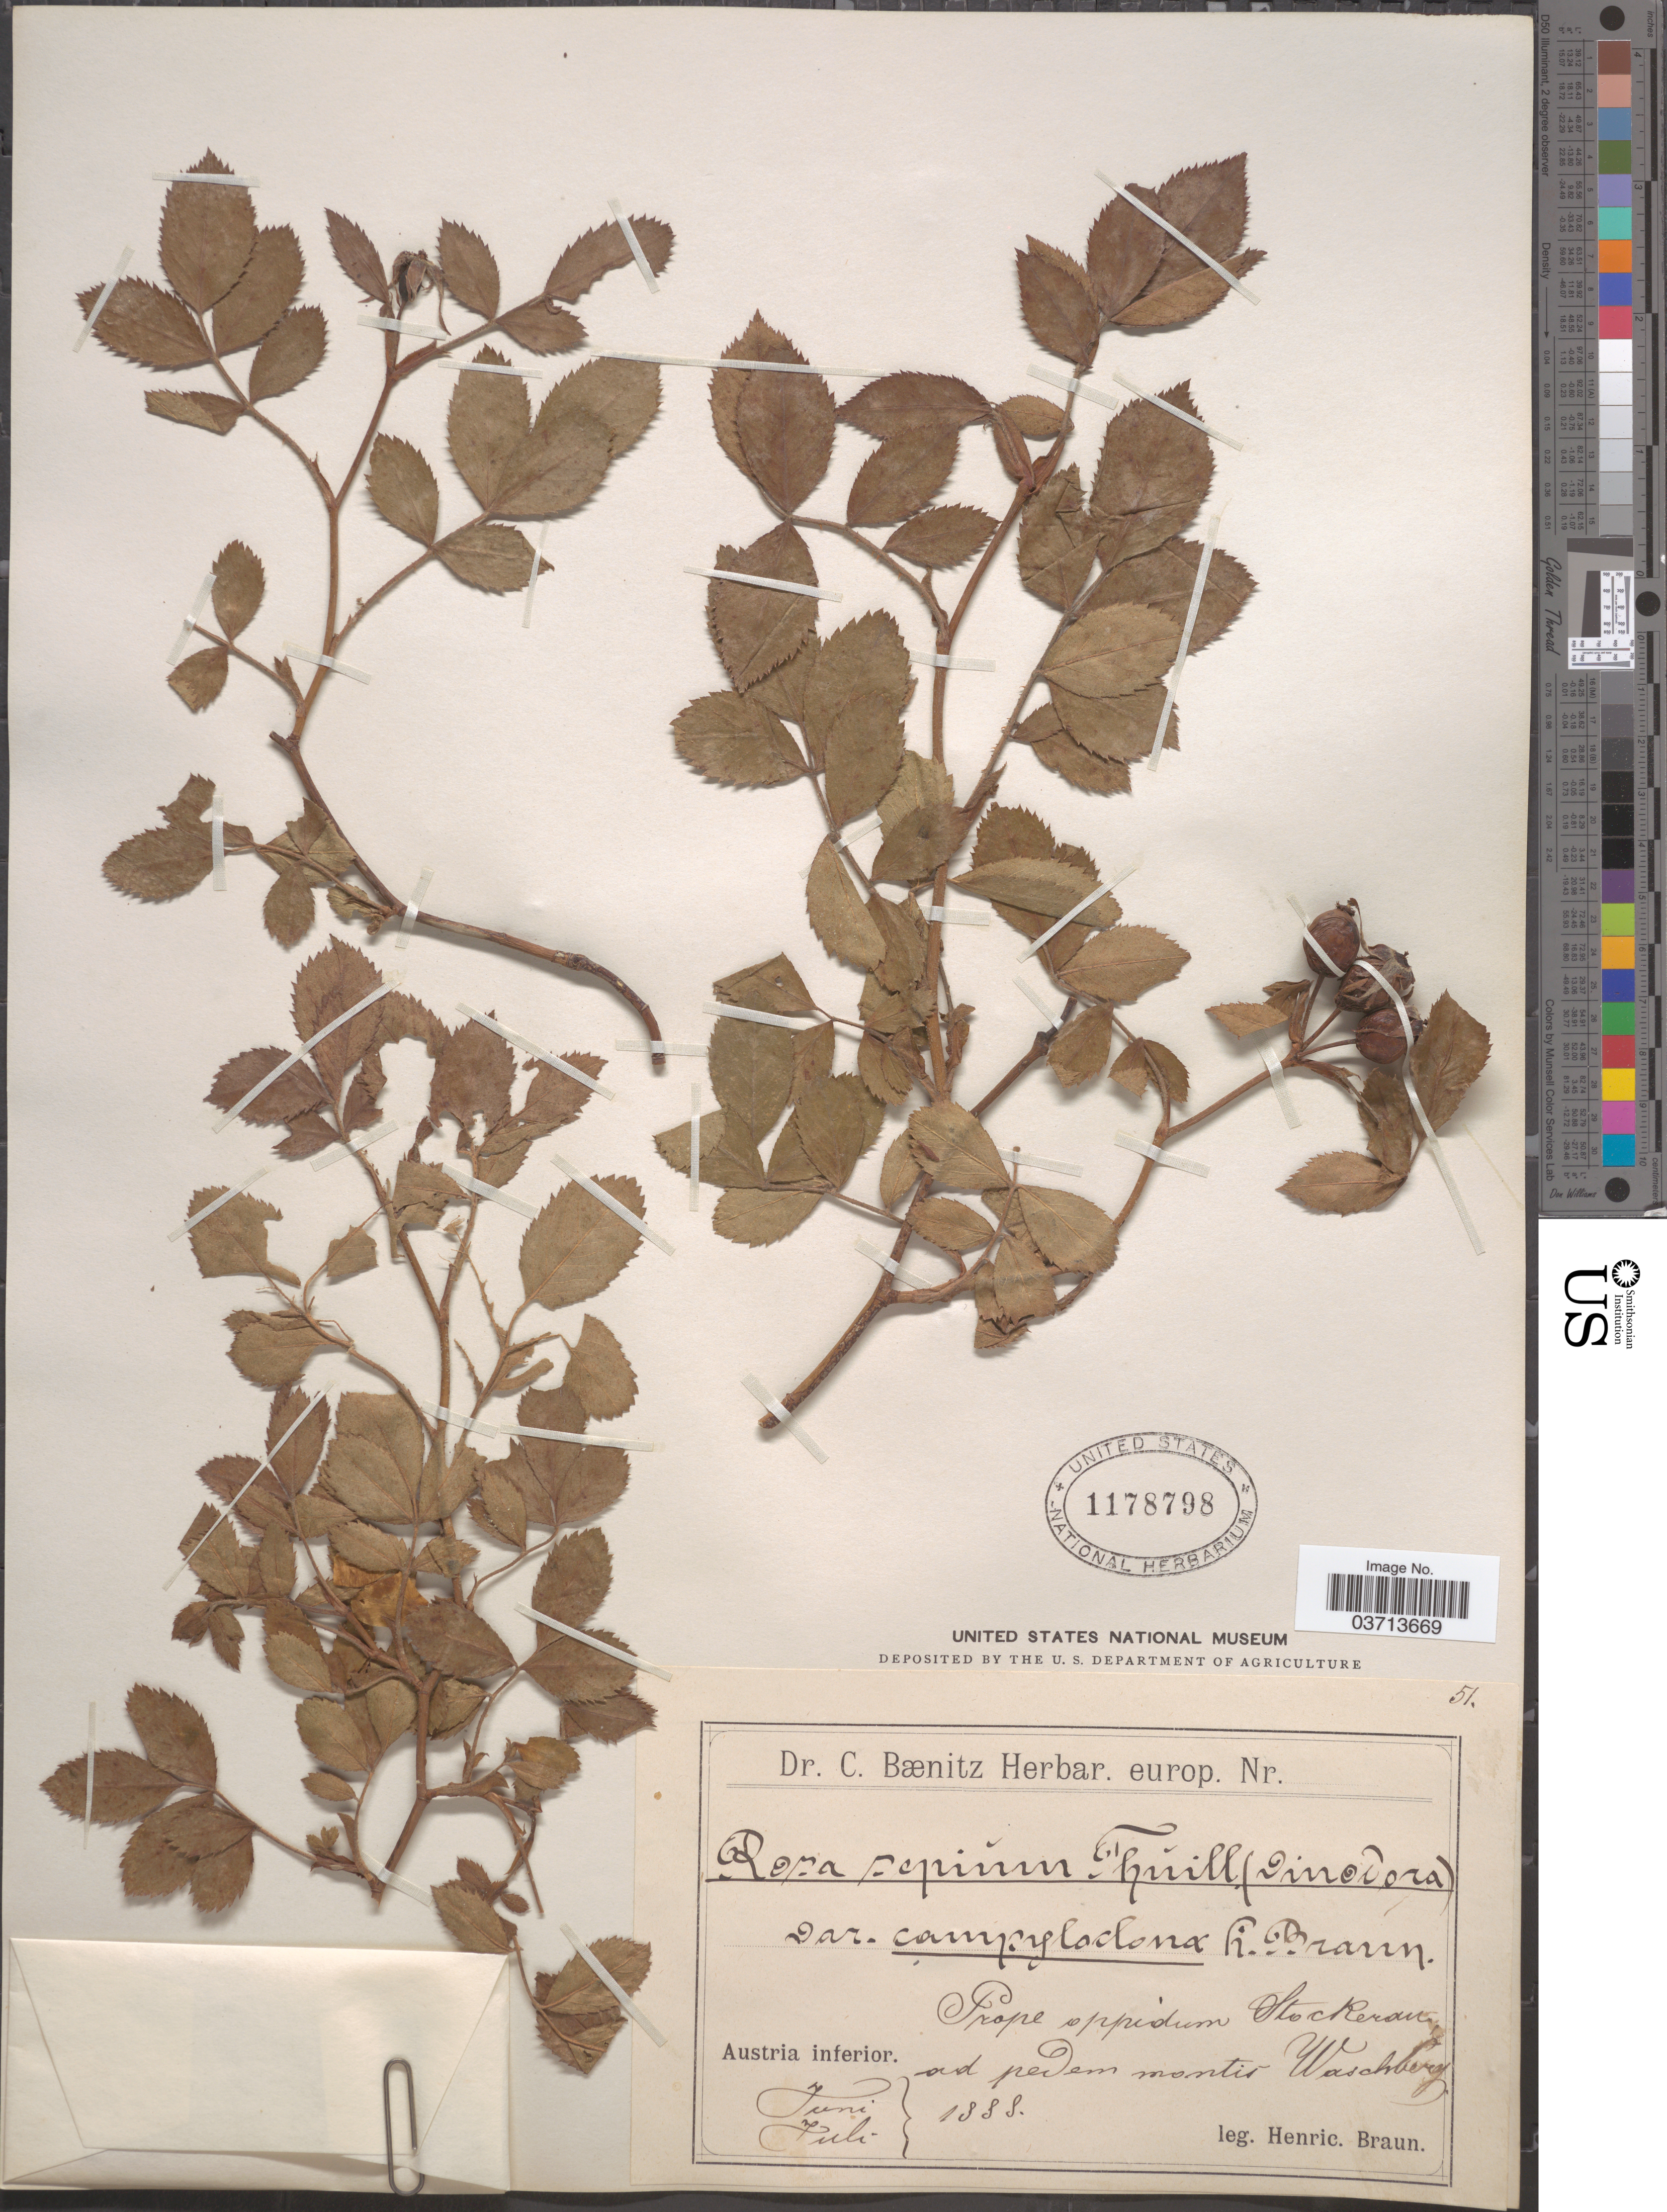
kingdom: Plantae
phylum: Tracheophyta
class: Magnoliopsida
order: Rosales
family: Rosaceae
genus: Rosa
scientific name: Rosa sepium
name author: Thuill.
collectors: H. Braun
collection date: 1888-06/1888-07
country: Austria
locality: Austria inferior. Prope oppidum Stockerdu [interpreted], ad pedem montis Waschberg.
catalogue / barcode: US 1178798